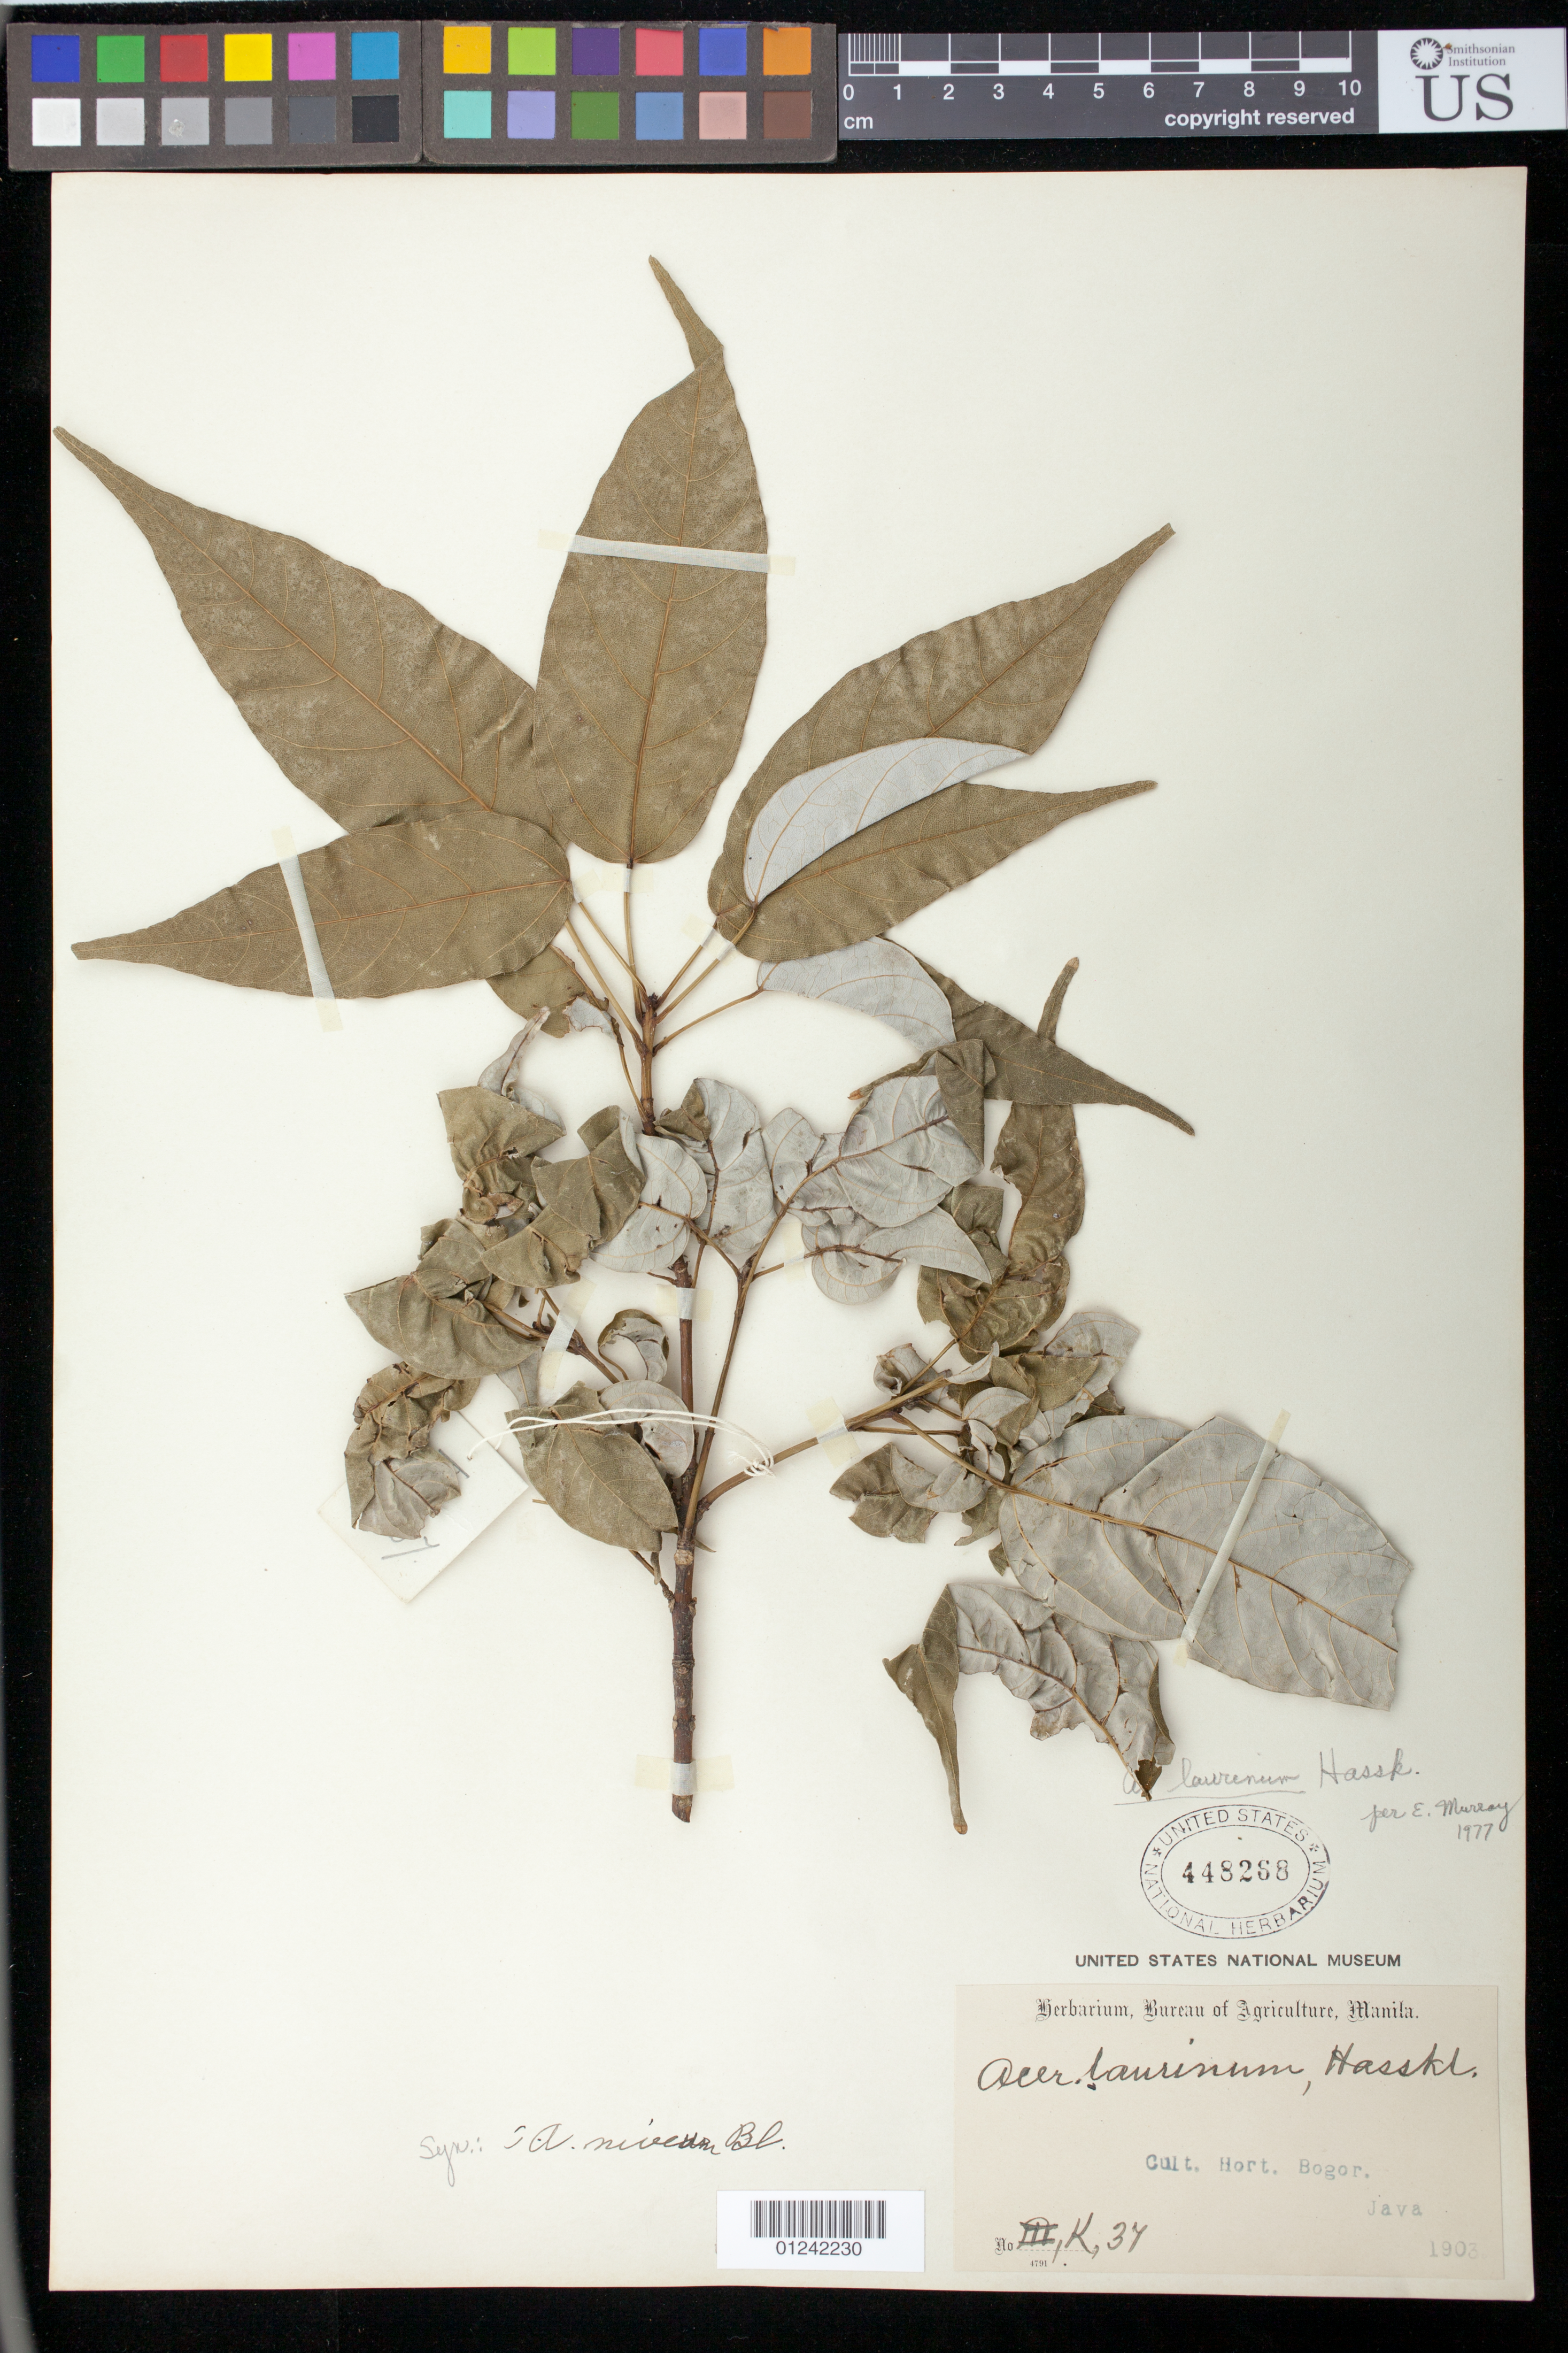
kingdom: Plantae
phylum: Tracheophyta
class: Magnoliopsida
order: Sapindales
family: Sapindaceae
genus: Acer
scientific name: Acer laurinum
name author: Hassk.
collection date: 1903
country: Indonesia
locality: Java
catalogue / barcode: US 448288